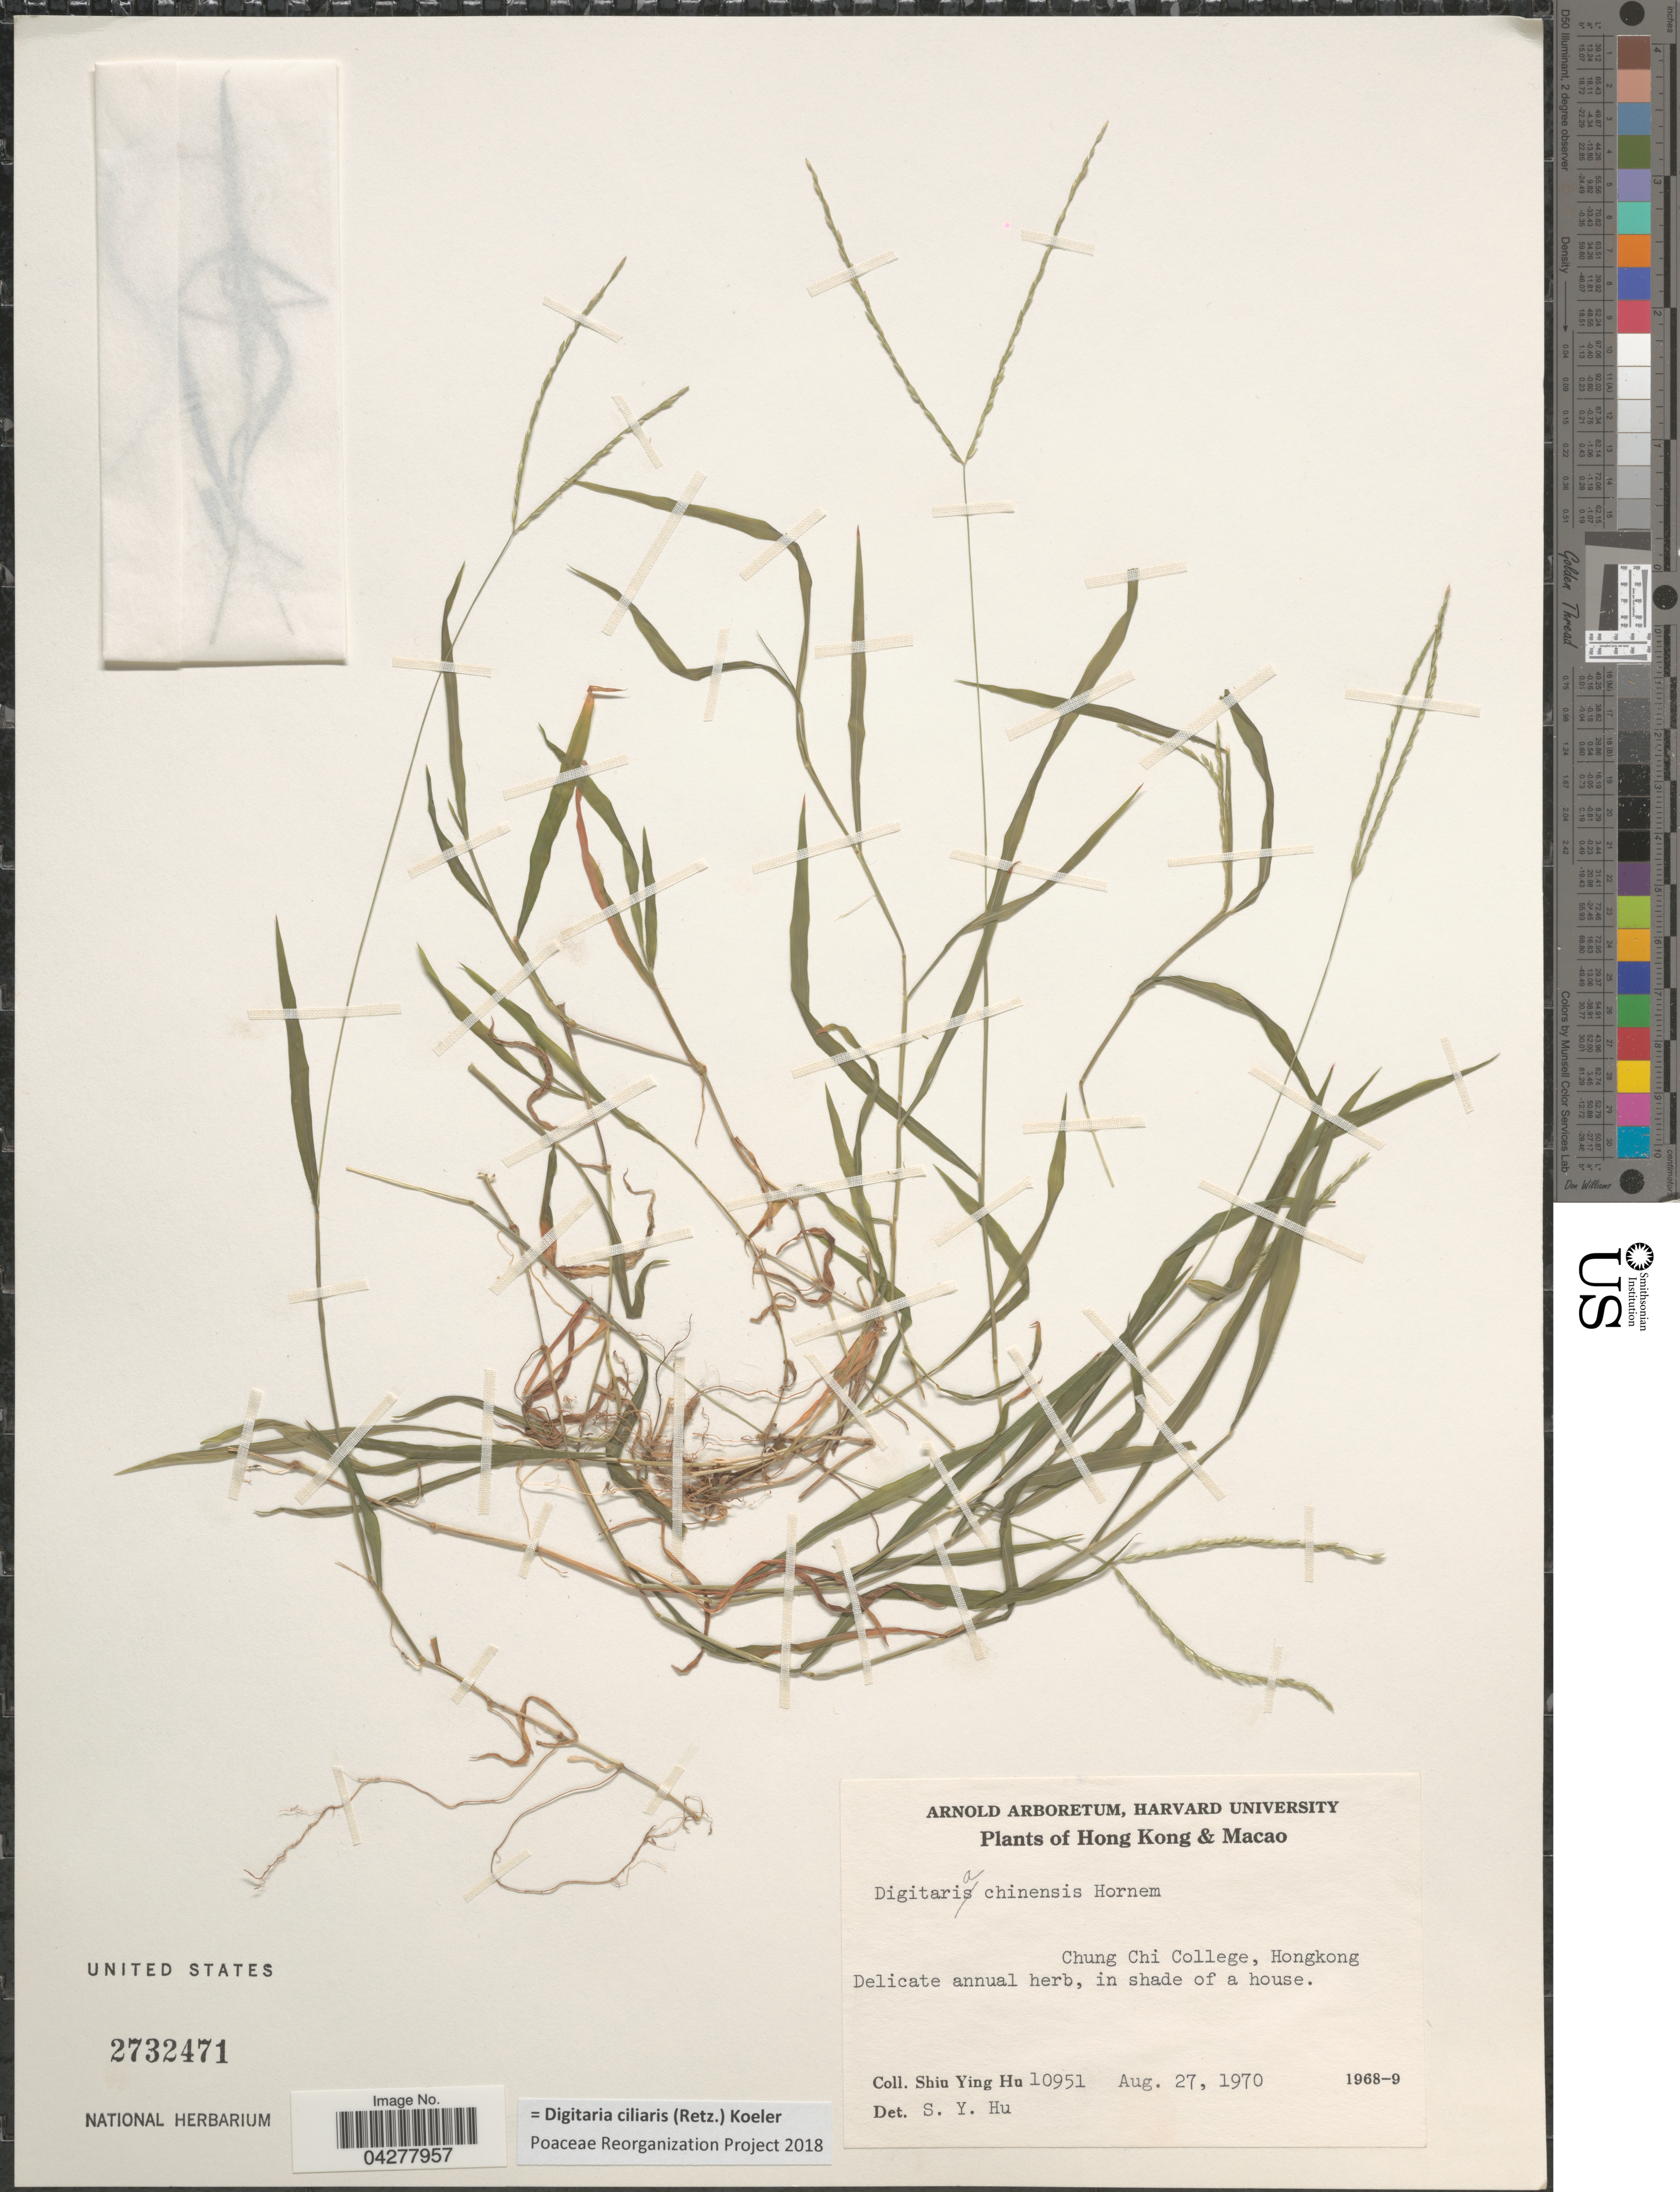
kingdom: Plantae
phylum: Tracheophyta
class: Liliopsida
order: Poales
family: Poaceae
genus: Digitaria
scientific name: Digitaria ciliaris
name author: (Retz.) Koeler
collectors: S. Y. Hu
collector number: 10951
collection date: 1970-08-27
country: China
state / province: Hong Kong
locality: Chung Chi College, Hongkong. In shade of a house.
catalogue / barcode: US 2732471